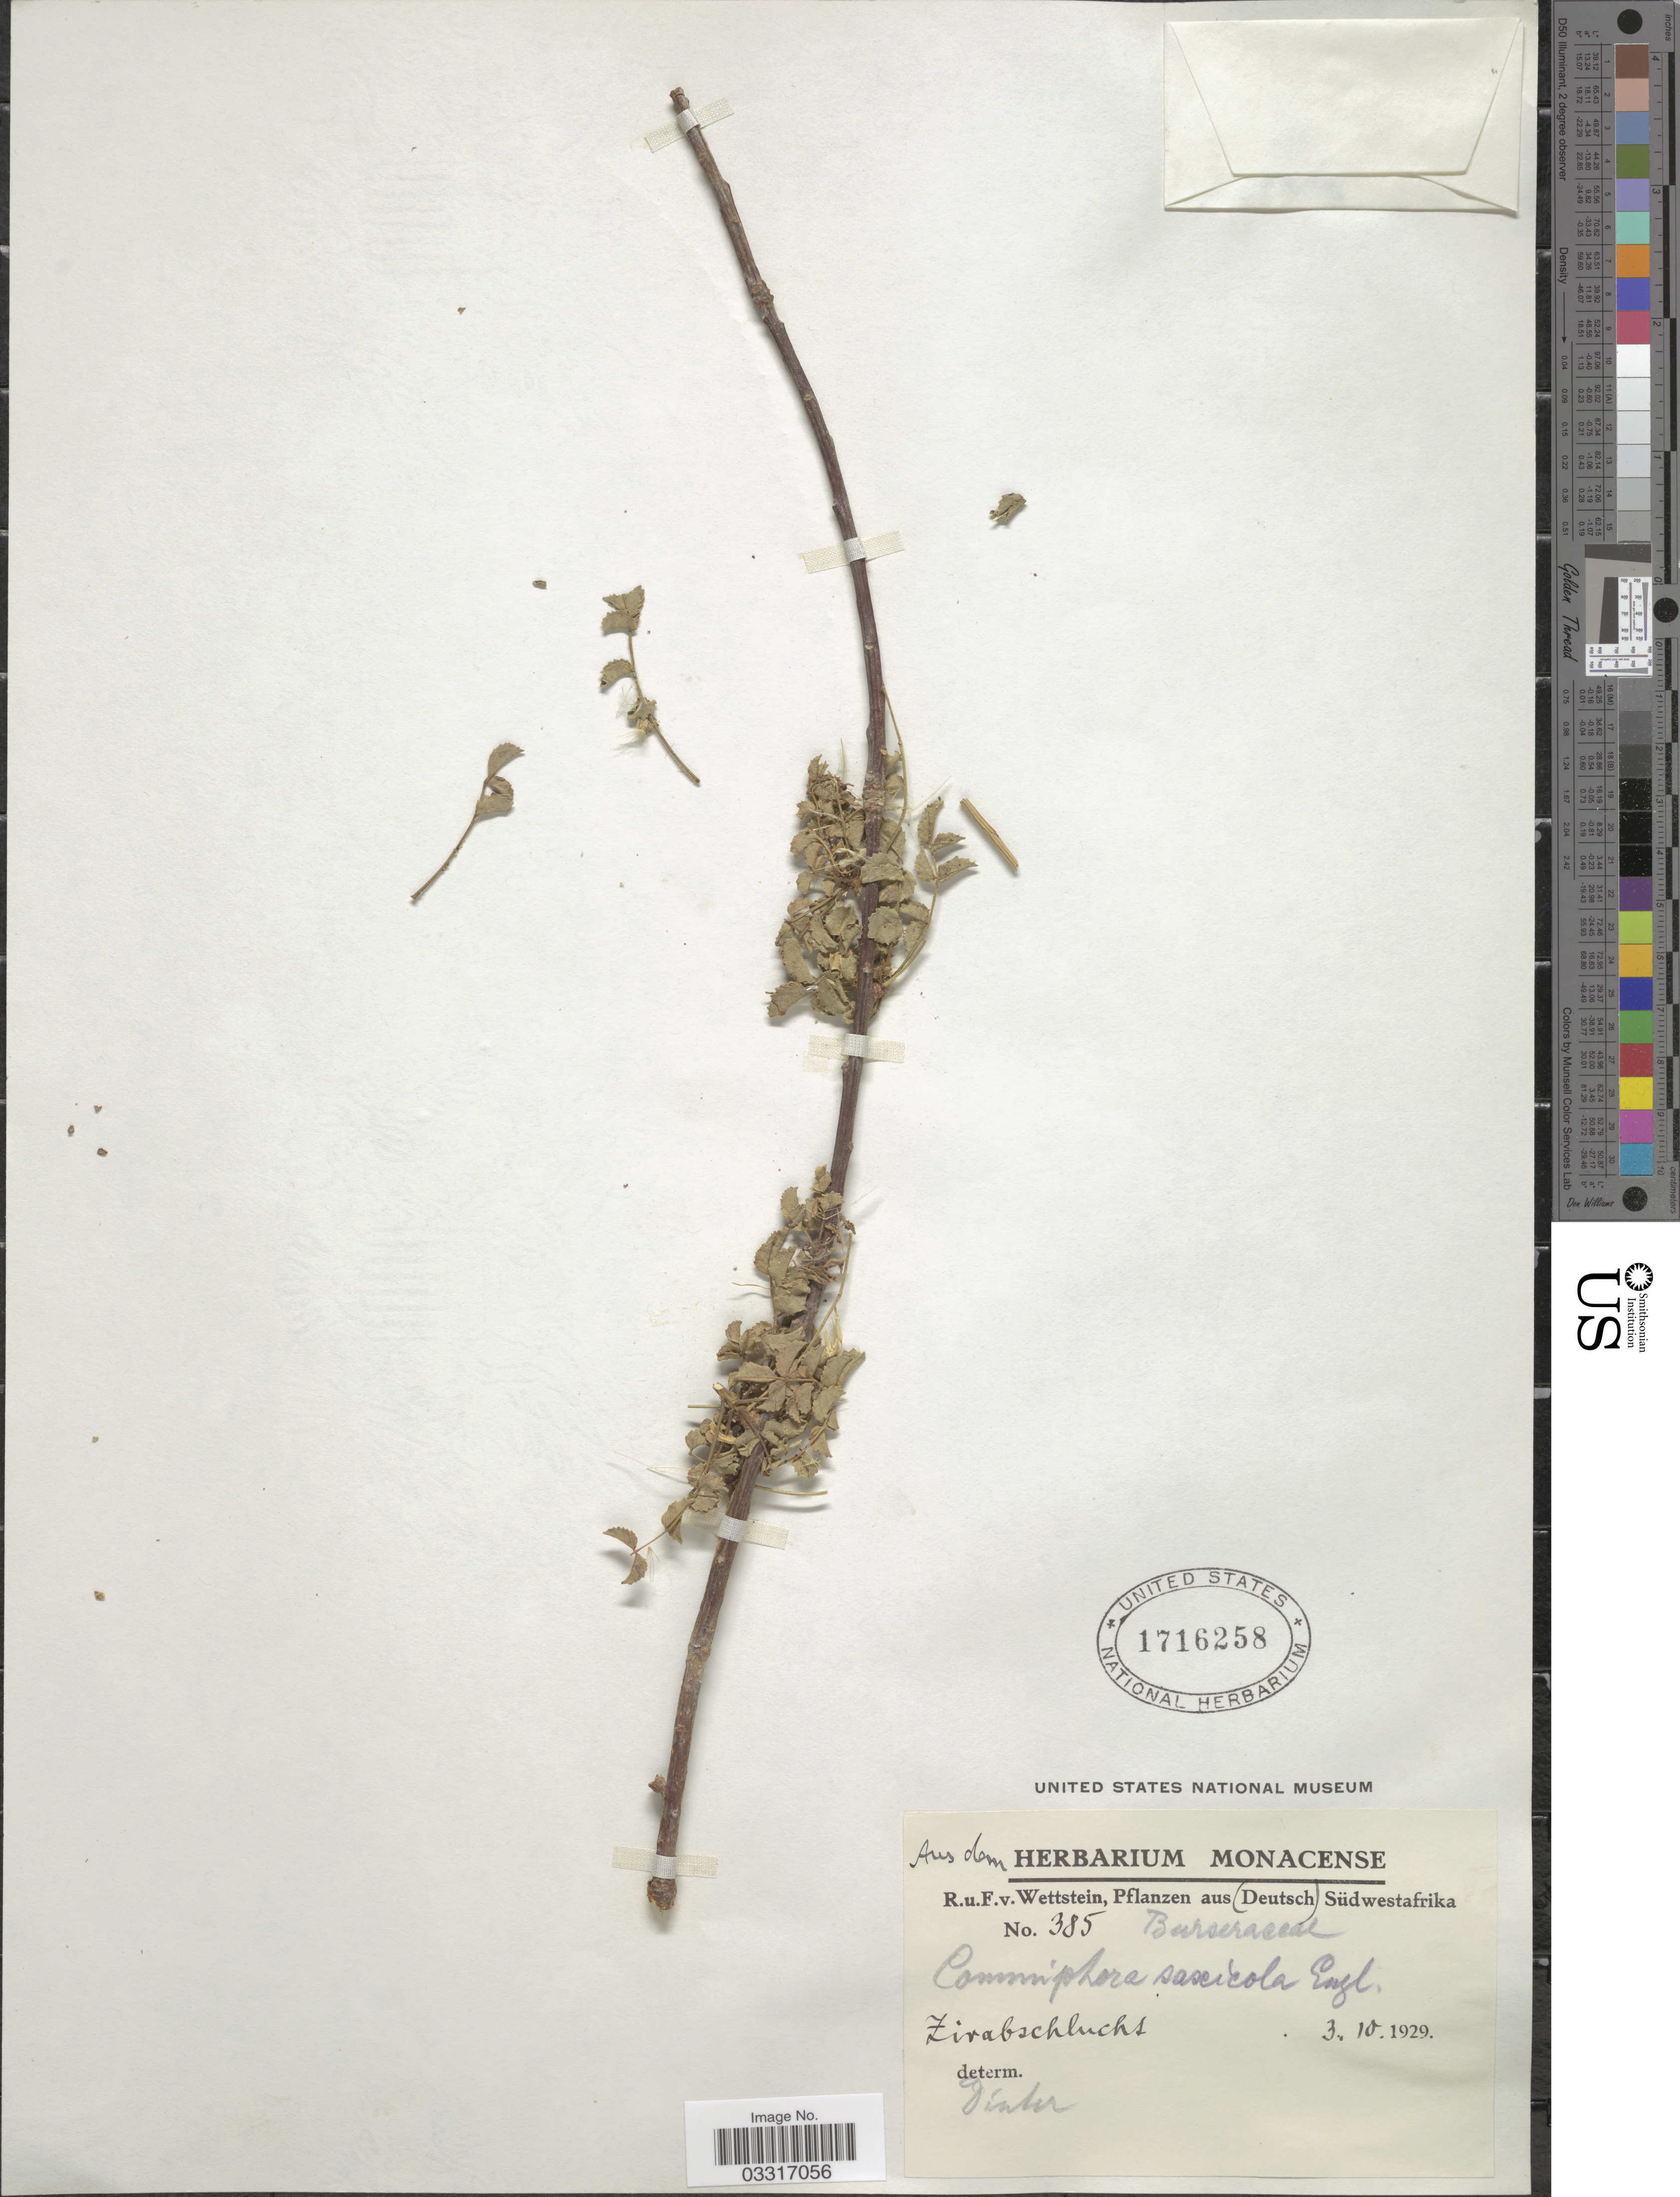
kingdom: Plantae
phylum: Tracheophyta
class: Magnoliopsida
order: Sapindales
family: Burseraceae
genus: Commiphora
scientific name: Commiphora saxicola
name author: Engl.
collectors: R. von Wettstein & F. Von Wettstein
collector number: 385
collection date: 1929-10-03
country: Namibia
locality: Südwestafrika. Zirabschlucht [unsure placement].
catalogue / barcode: US 1716258